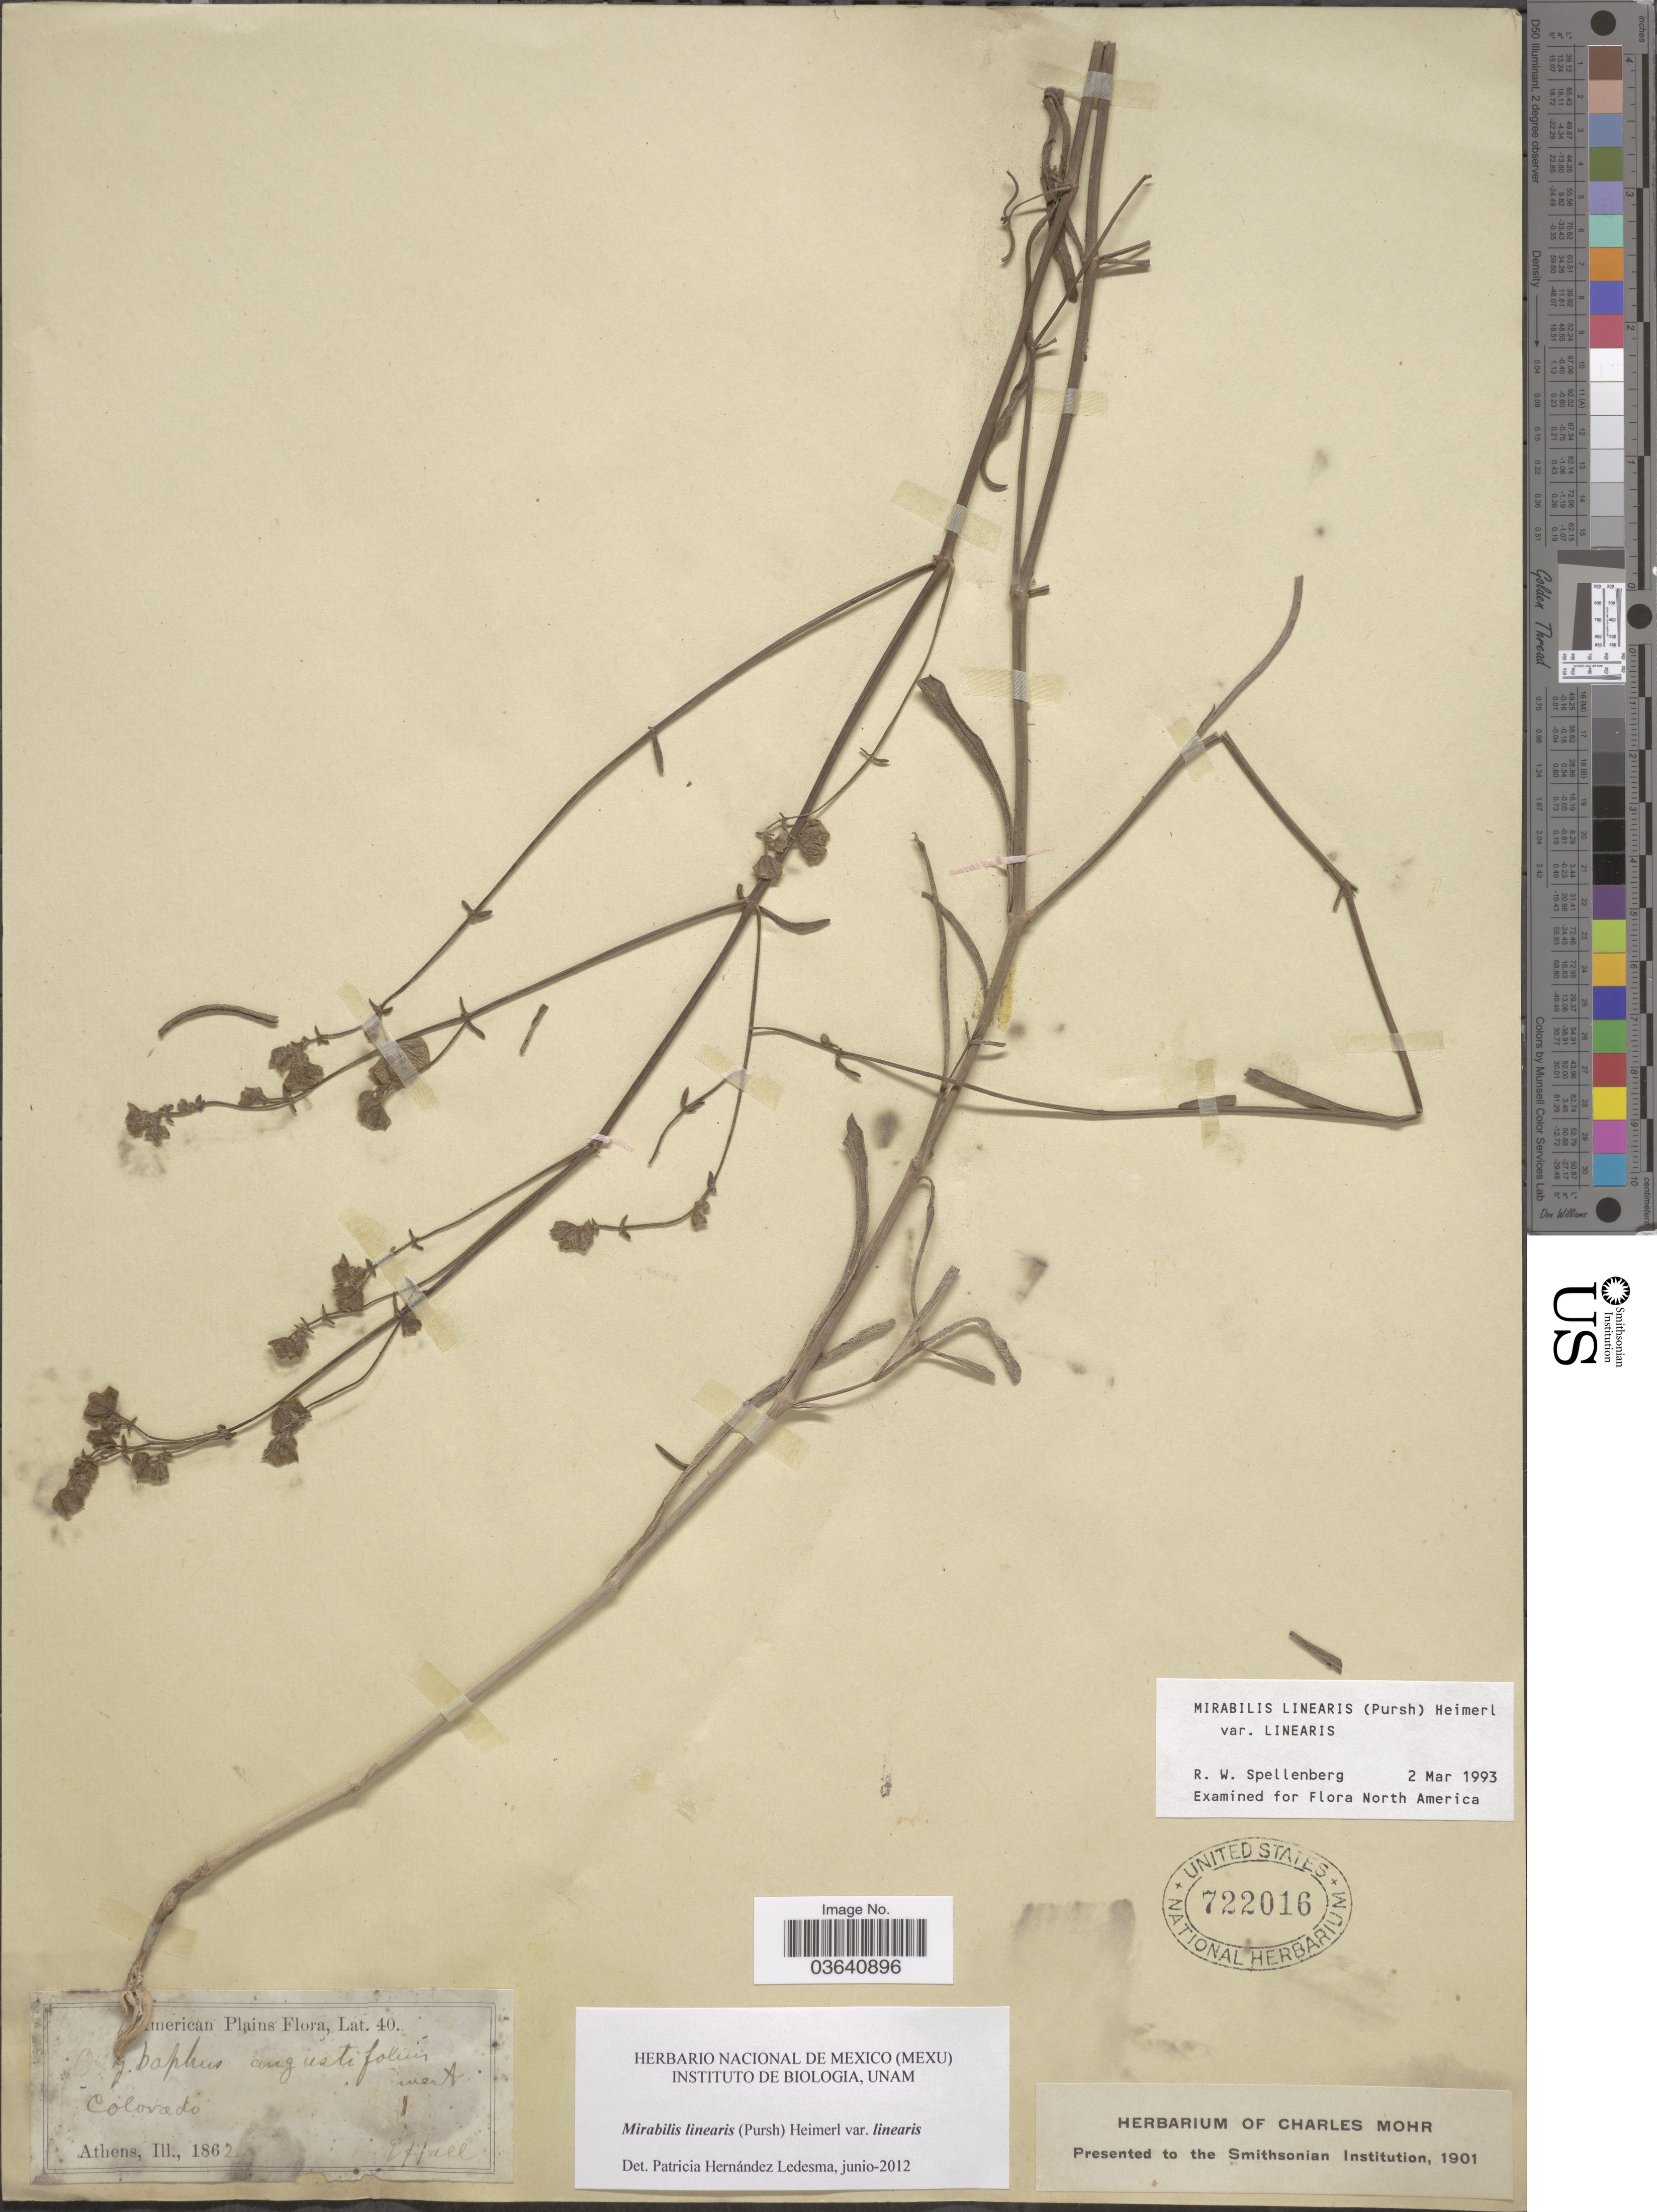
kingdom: Plantae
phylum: Tracheophyta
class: Magnoliopsida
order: Caryophyllales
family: Nyctaginaceae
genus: Mirabilis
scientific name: Mirabilis linearis var. linearis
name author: (Pursh) Heimerl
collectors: E. Hall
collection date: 1862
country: United States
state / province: Colorado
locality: American Plains.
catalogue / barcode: US 722016